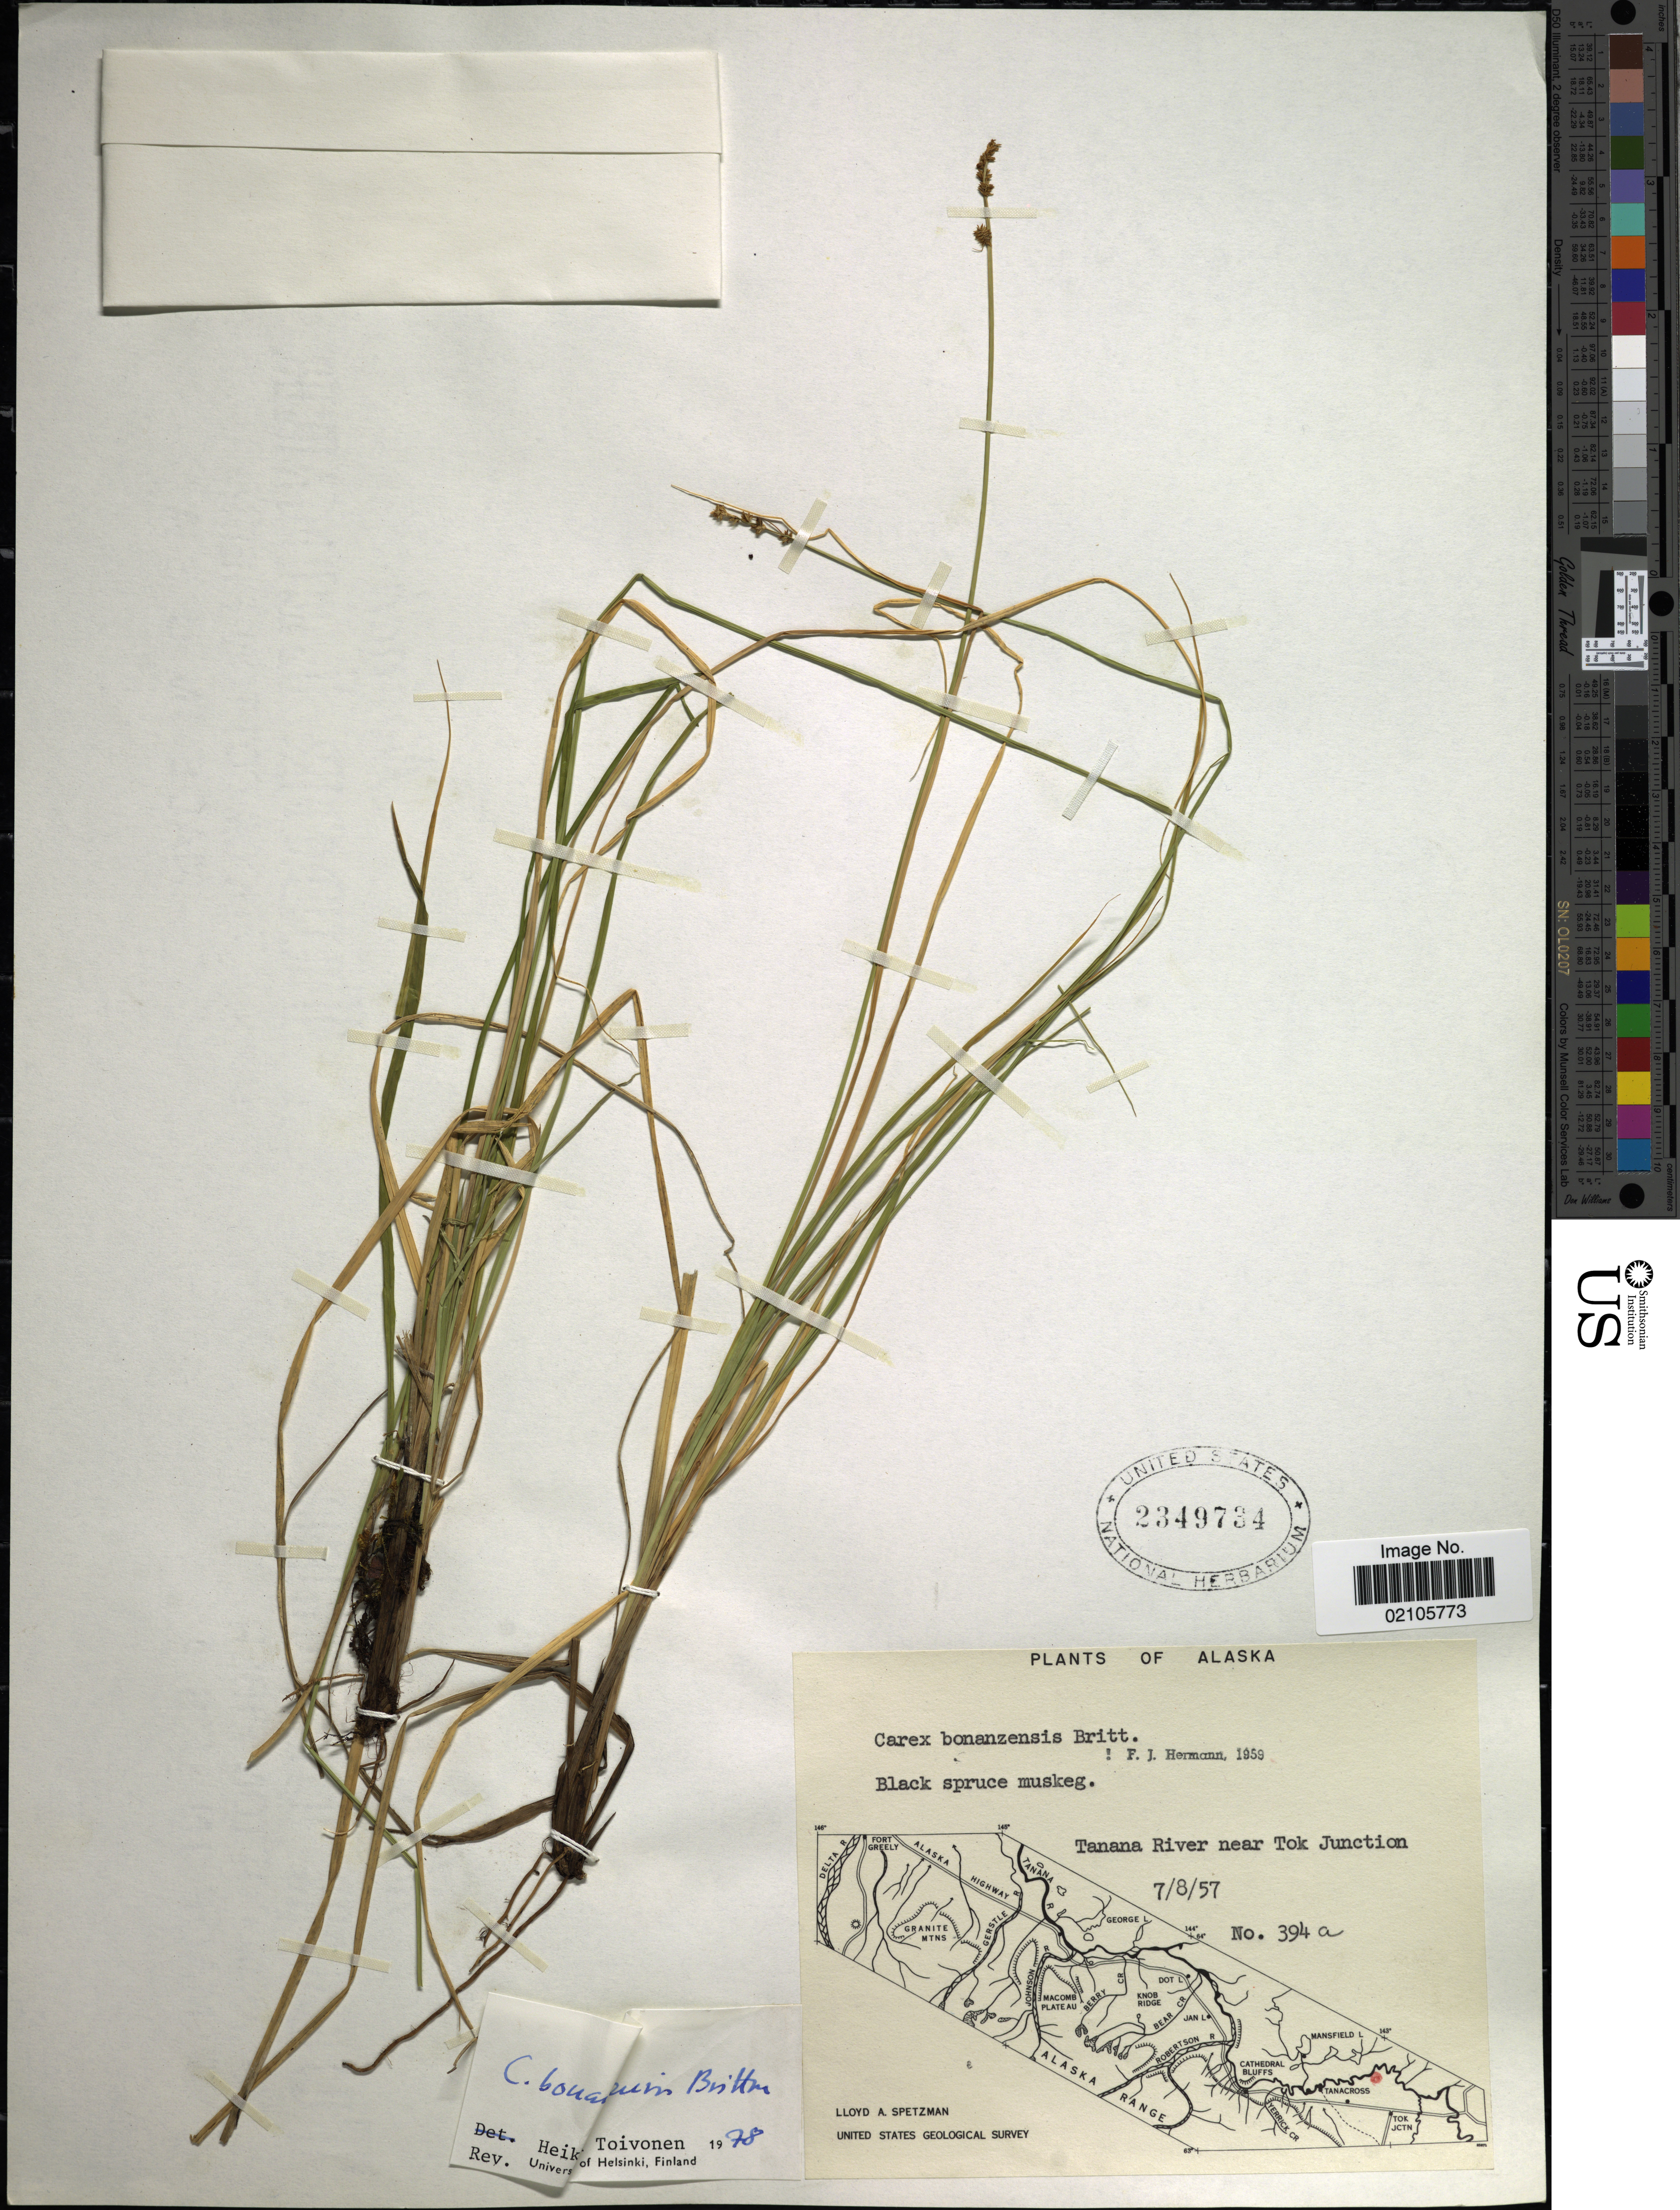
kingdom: Plantae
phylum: Tracheophyta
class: Liliopsida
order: Poales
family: Cyperaceae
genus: Carex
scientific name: Carex bonanzensis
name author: Britton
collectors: L. Spetzman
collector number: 394a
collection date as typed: Transcribed d/m/y: 8/7/57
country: United States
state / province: Alaska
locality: Black spruce muskeg. Tanana River near Tok Junction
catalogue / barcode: US 2349734